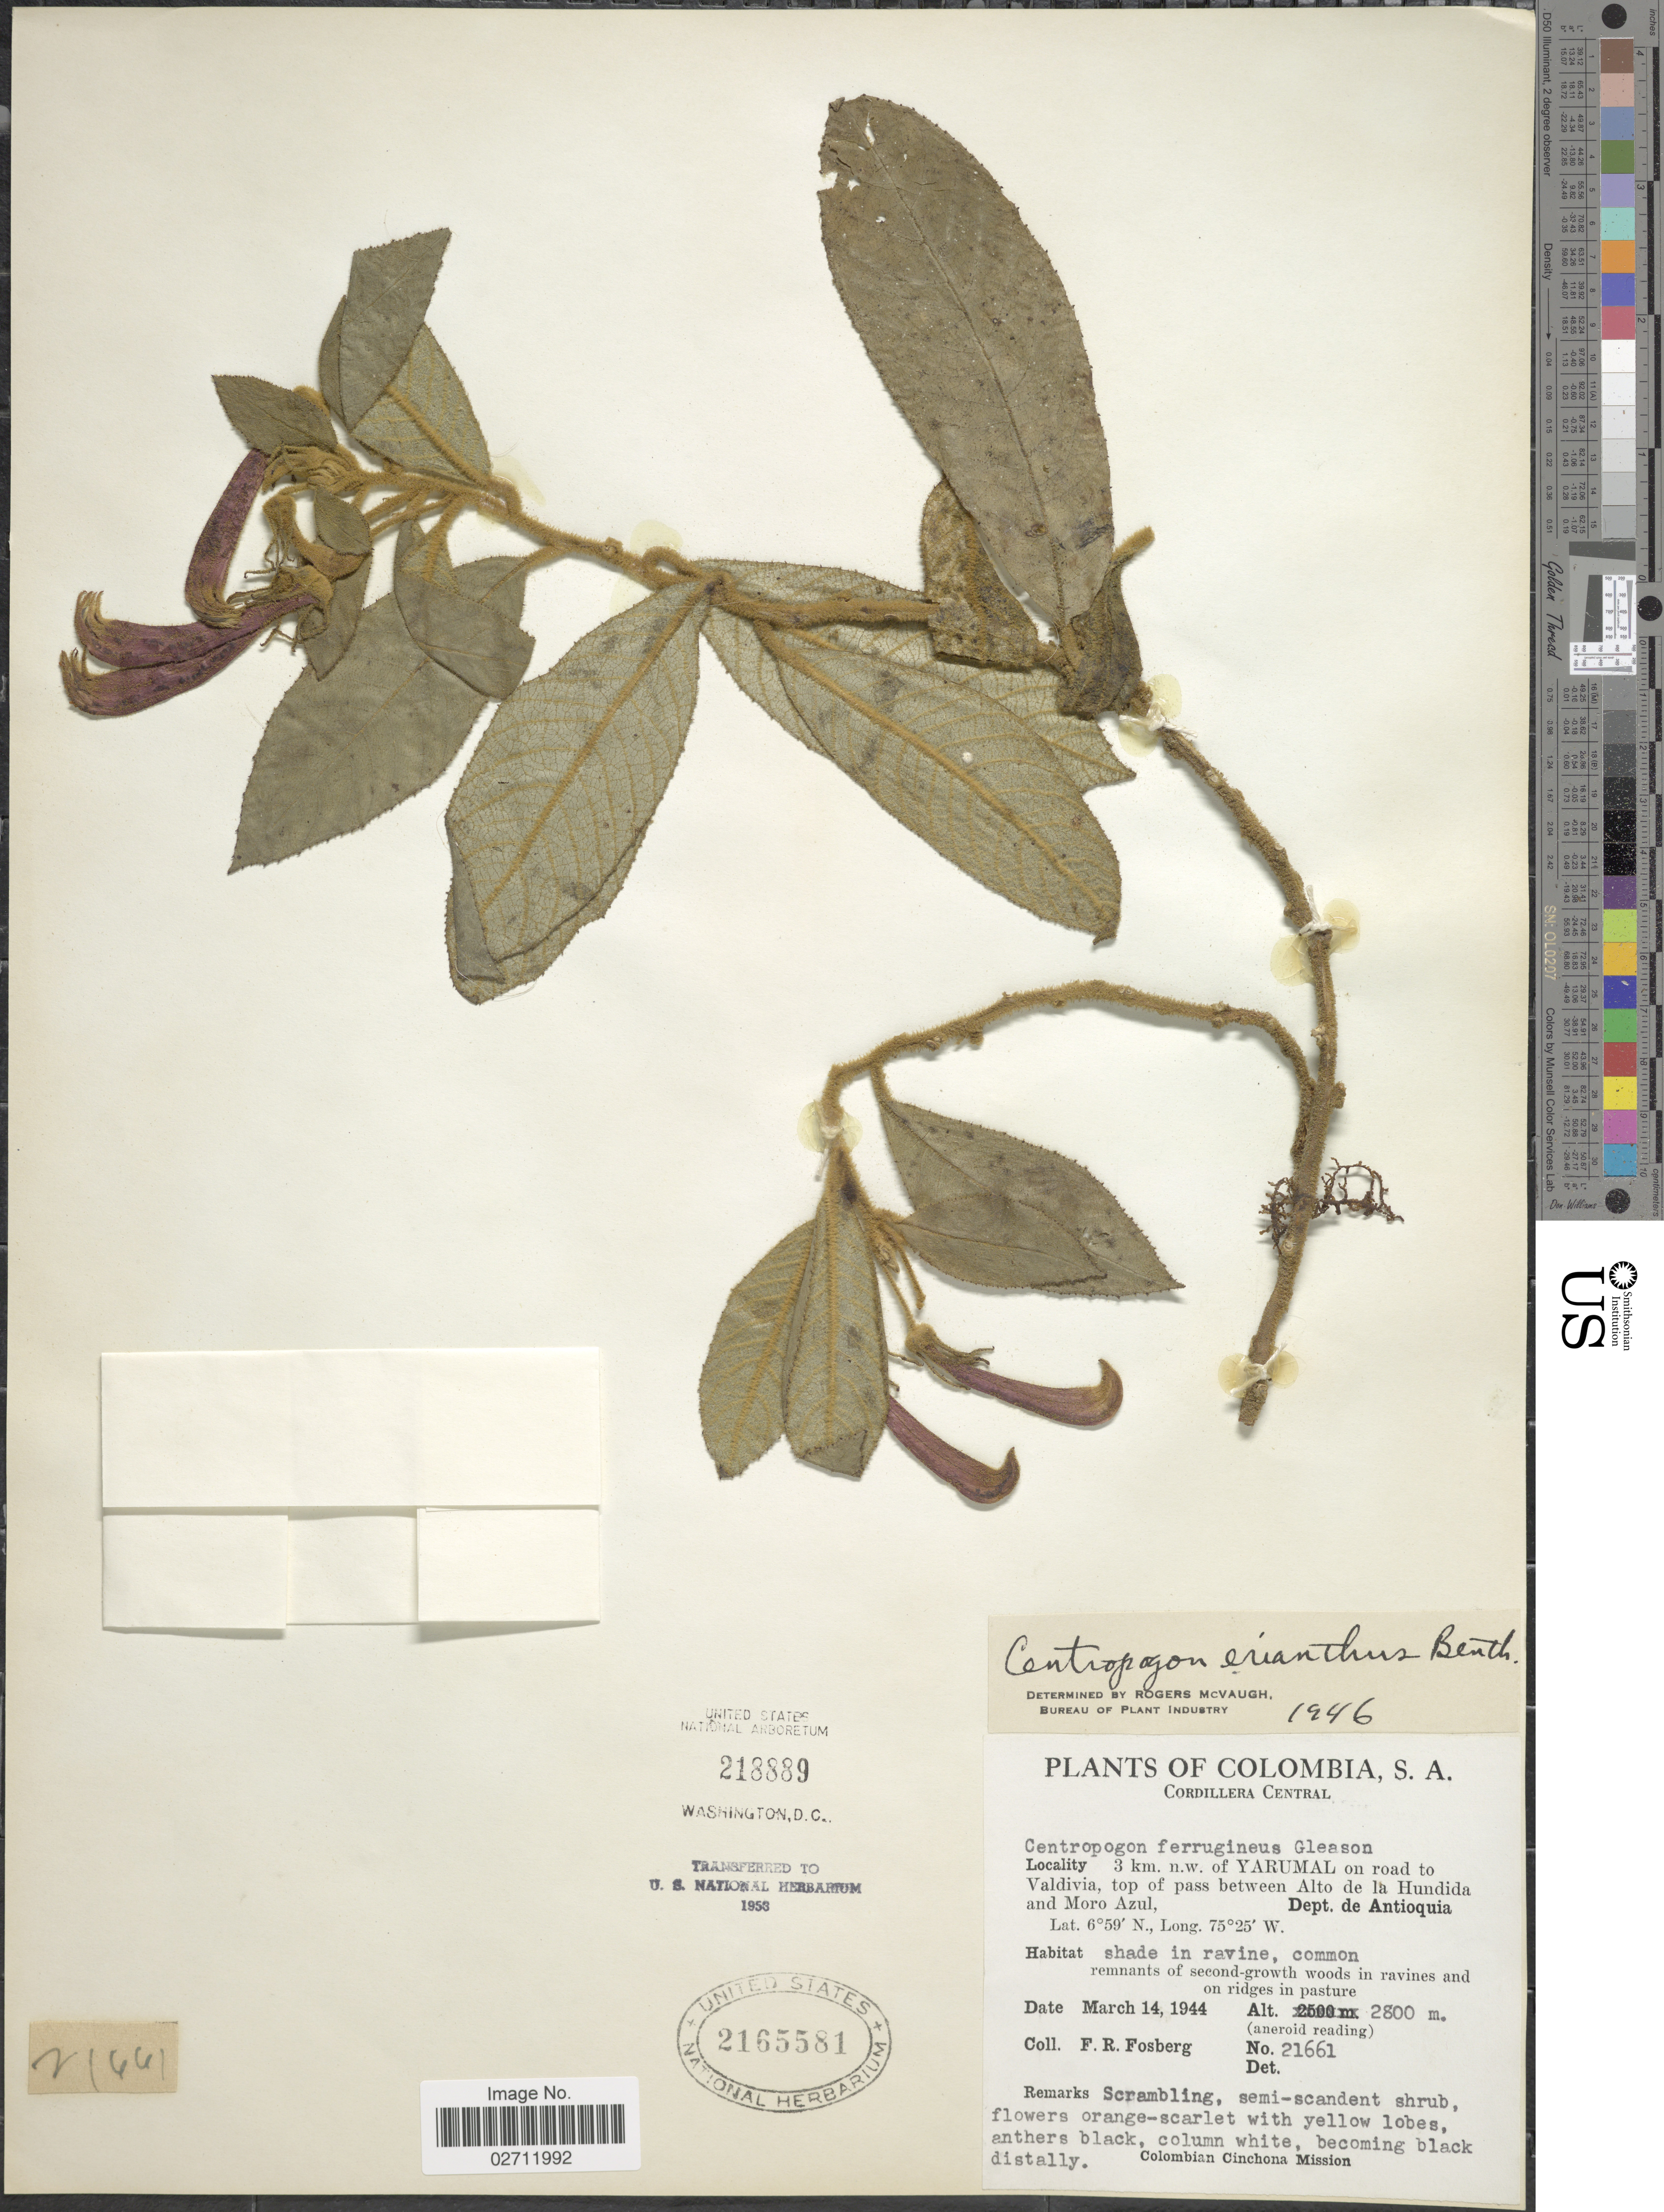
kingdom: Plantae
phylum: Tracheophyta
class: Magnoliopsida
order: Asterales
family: Campanulaceae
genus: Centropogon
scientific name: Centropogon erianthus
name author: (Benth.) Benth. & Hook. f. ex Drake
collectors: F. R. Fosberg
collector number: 21661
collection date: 1944-03-14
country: Colombia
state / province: Antioquia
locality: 3 km. n.w. of Yarumal on road to Valdivia, top of pass between Alto de la Hundida and Moro Azul.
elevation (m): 2800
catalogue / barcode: US 2165581